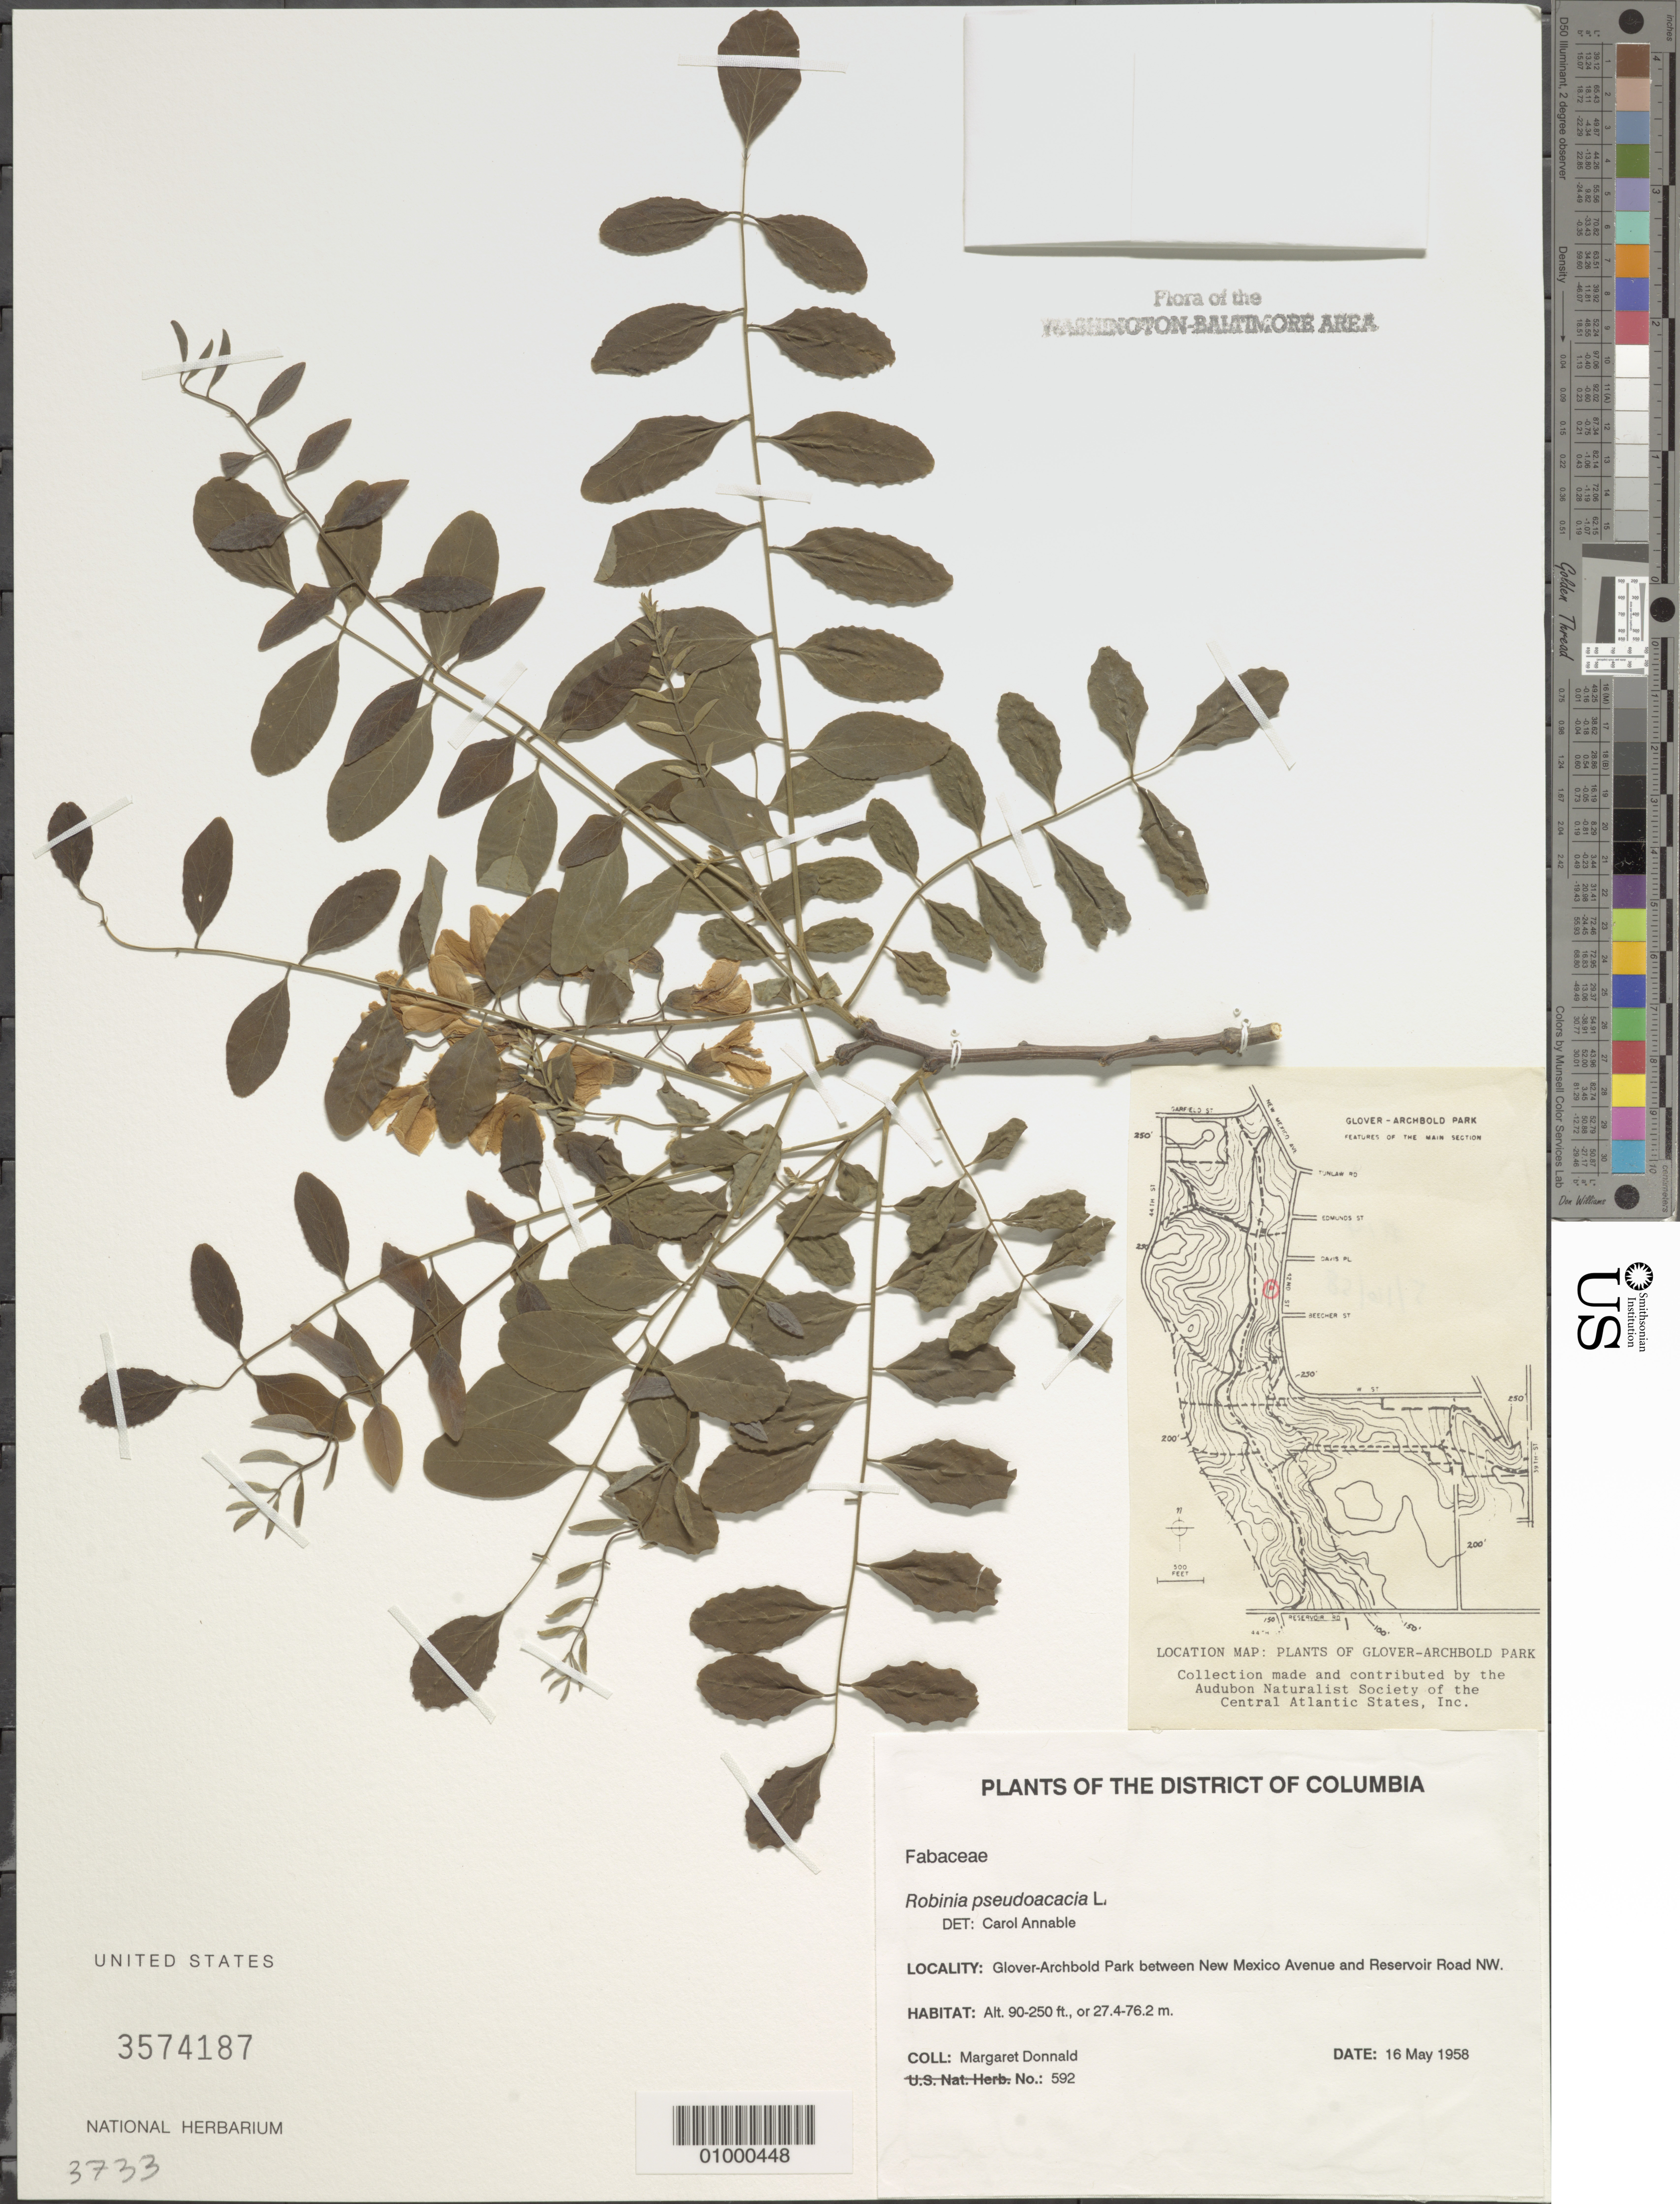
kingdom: Plantae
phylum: Tracheophyta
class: Magnoliopsida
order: Fabales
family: Fabaceae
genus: Robinia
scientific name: Robinia pseudoacacia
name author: L.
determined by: Annable, C. R.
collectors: M. Donnald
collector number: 592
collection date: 1958-05-16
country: United States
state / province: District of Columbia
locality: Glover-Archbold Park between New Mexico Avenue and Reservoir Road NW.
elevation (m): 27.4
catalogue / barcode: US 3574187